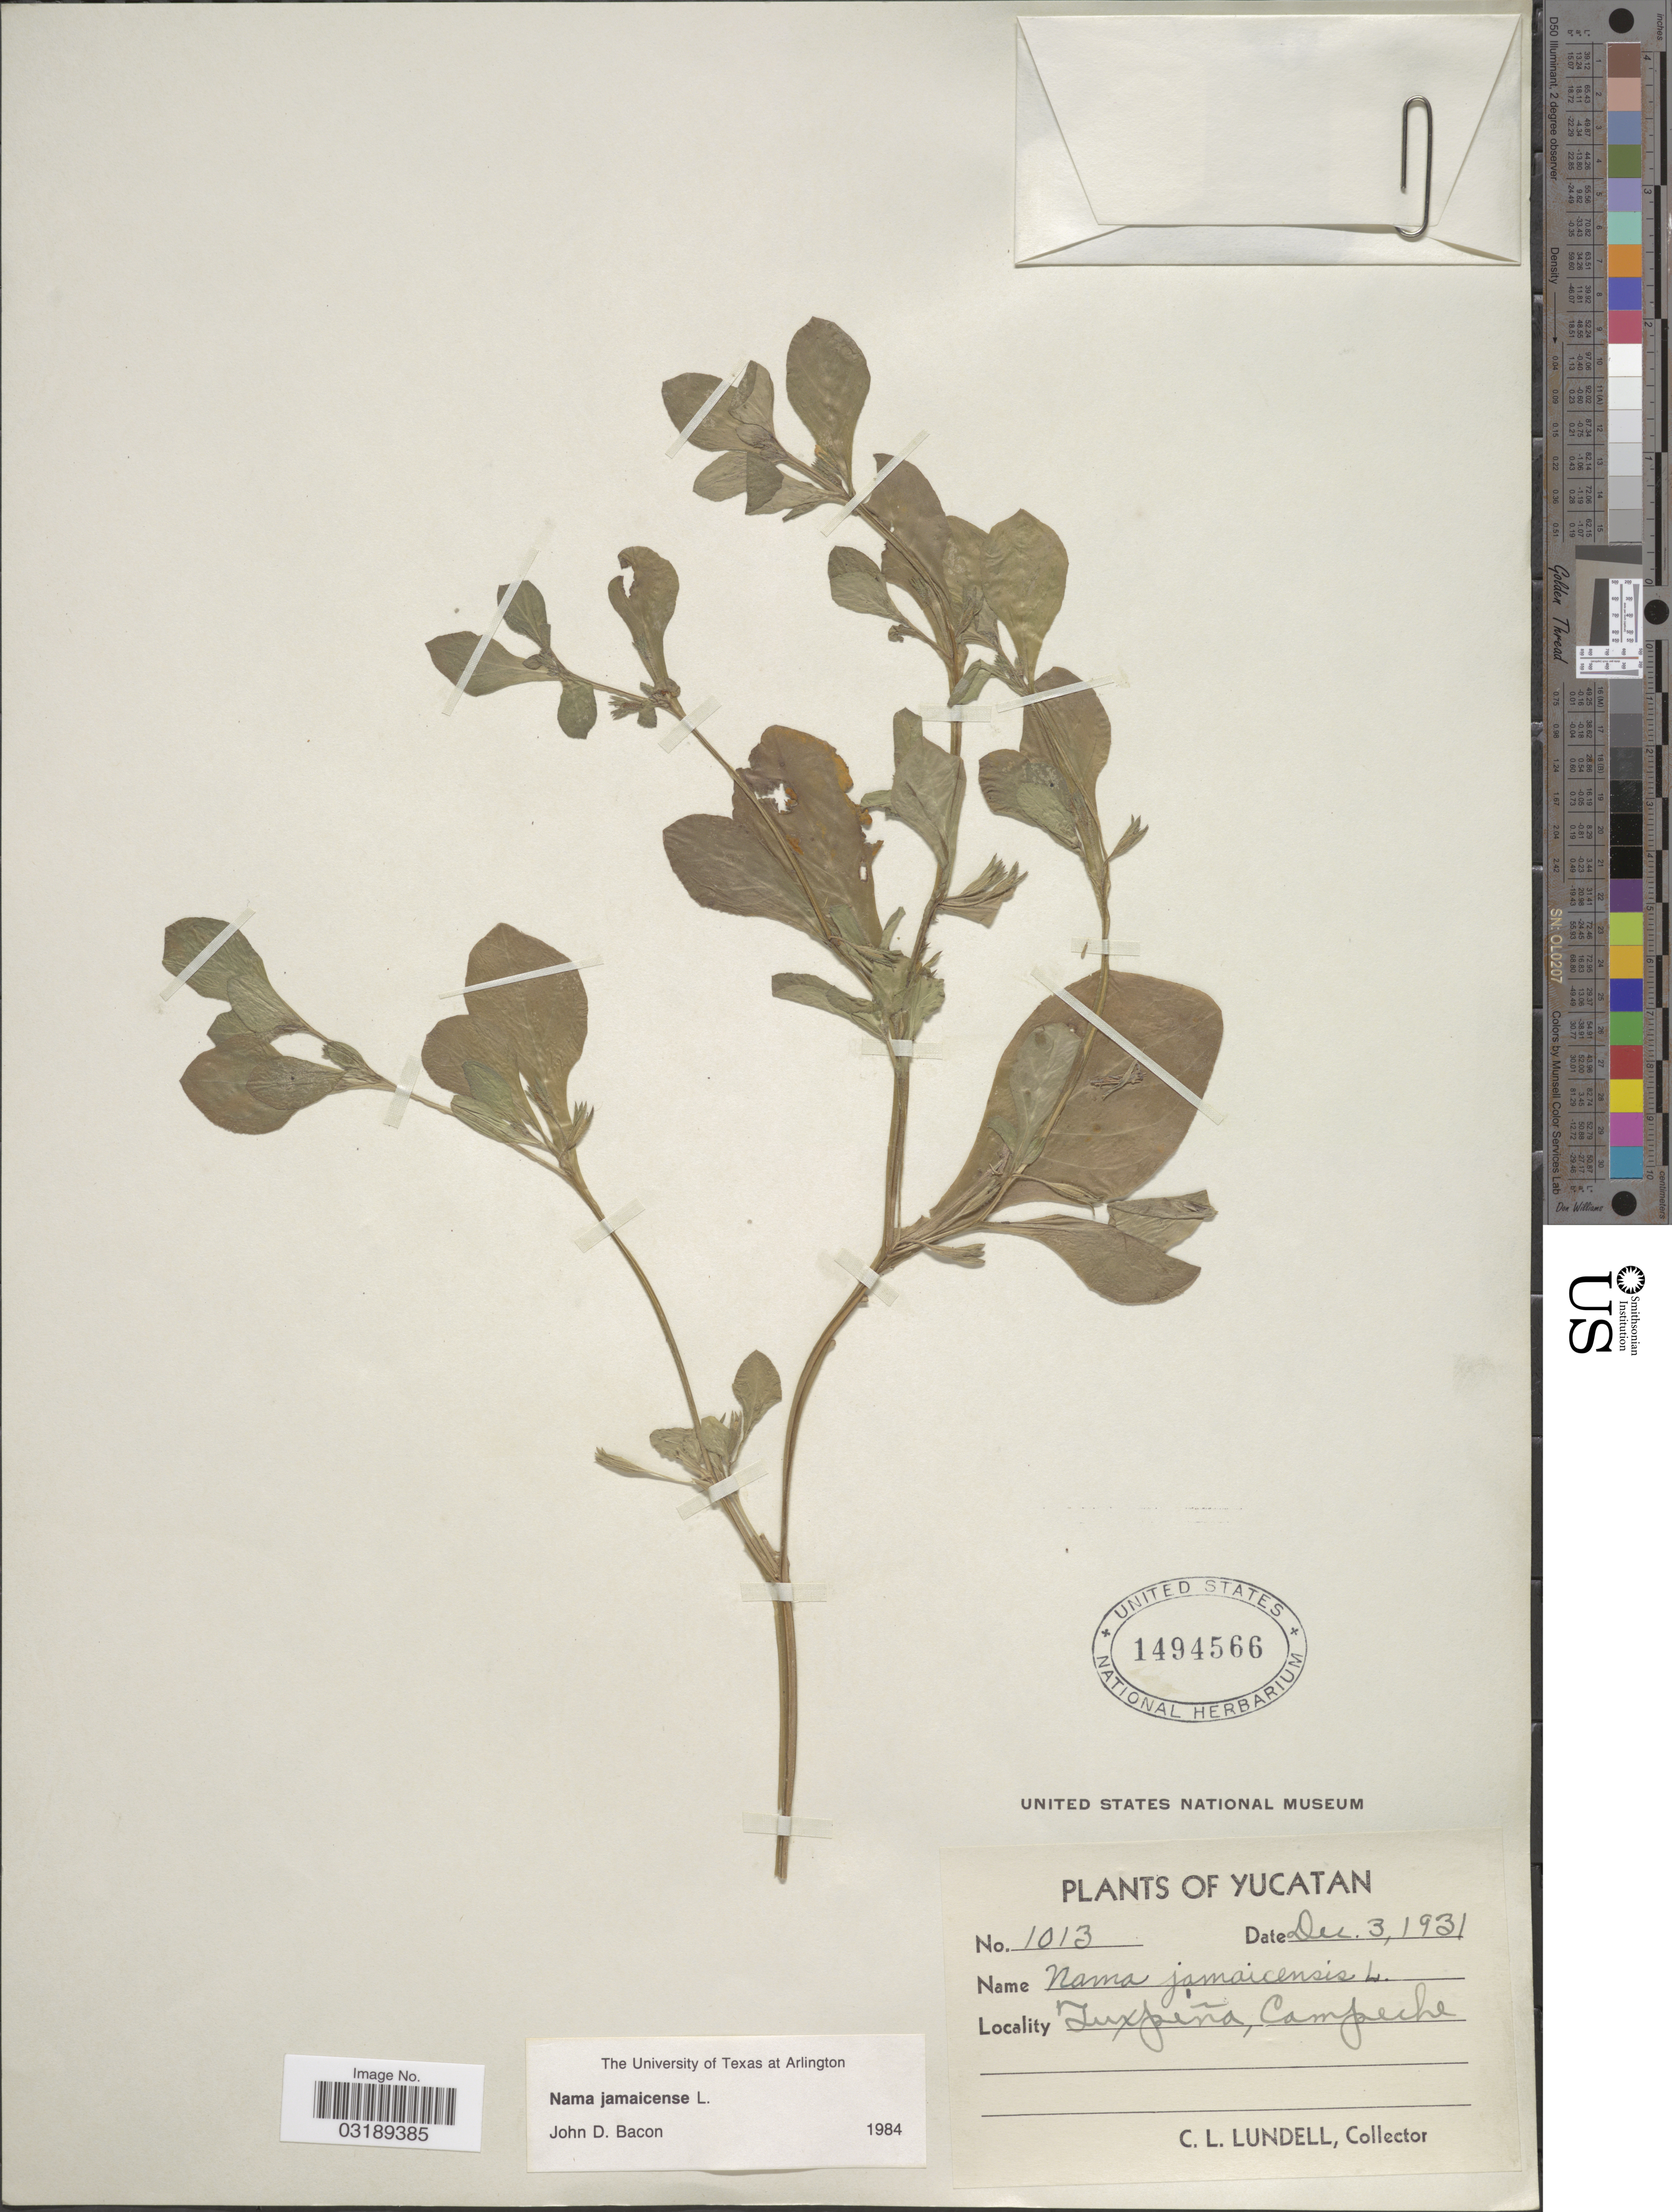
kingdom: Plantae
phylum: Tracheophyta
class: Magnoliopsida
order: Boraginales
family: Namaceae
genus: Nama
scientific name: Nama jamaicensis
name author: L.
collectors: C. L. Lundell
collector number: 1013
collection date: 1931-12-03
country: Mexico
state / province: Yucatán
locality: Tuxpeña, Campeche.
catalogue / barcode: US 1494566